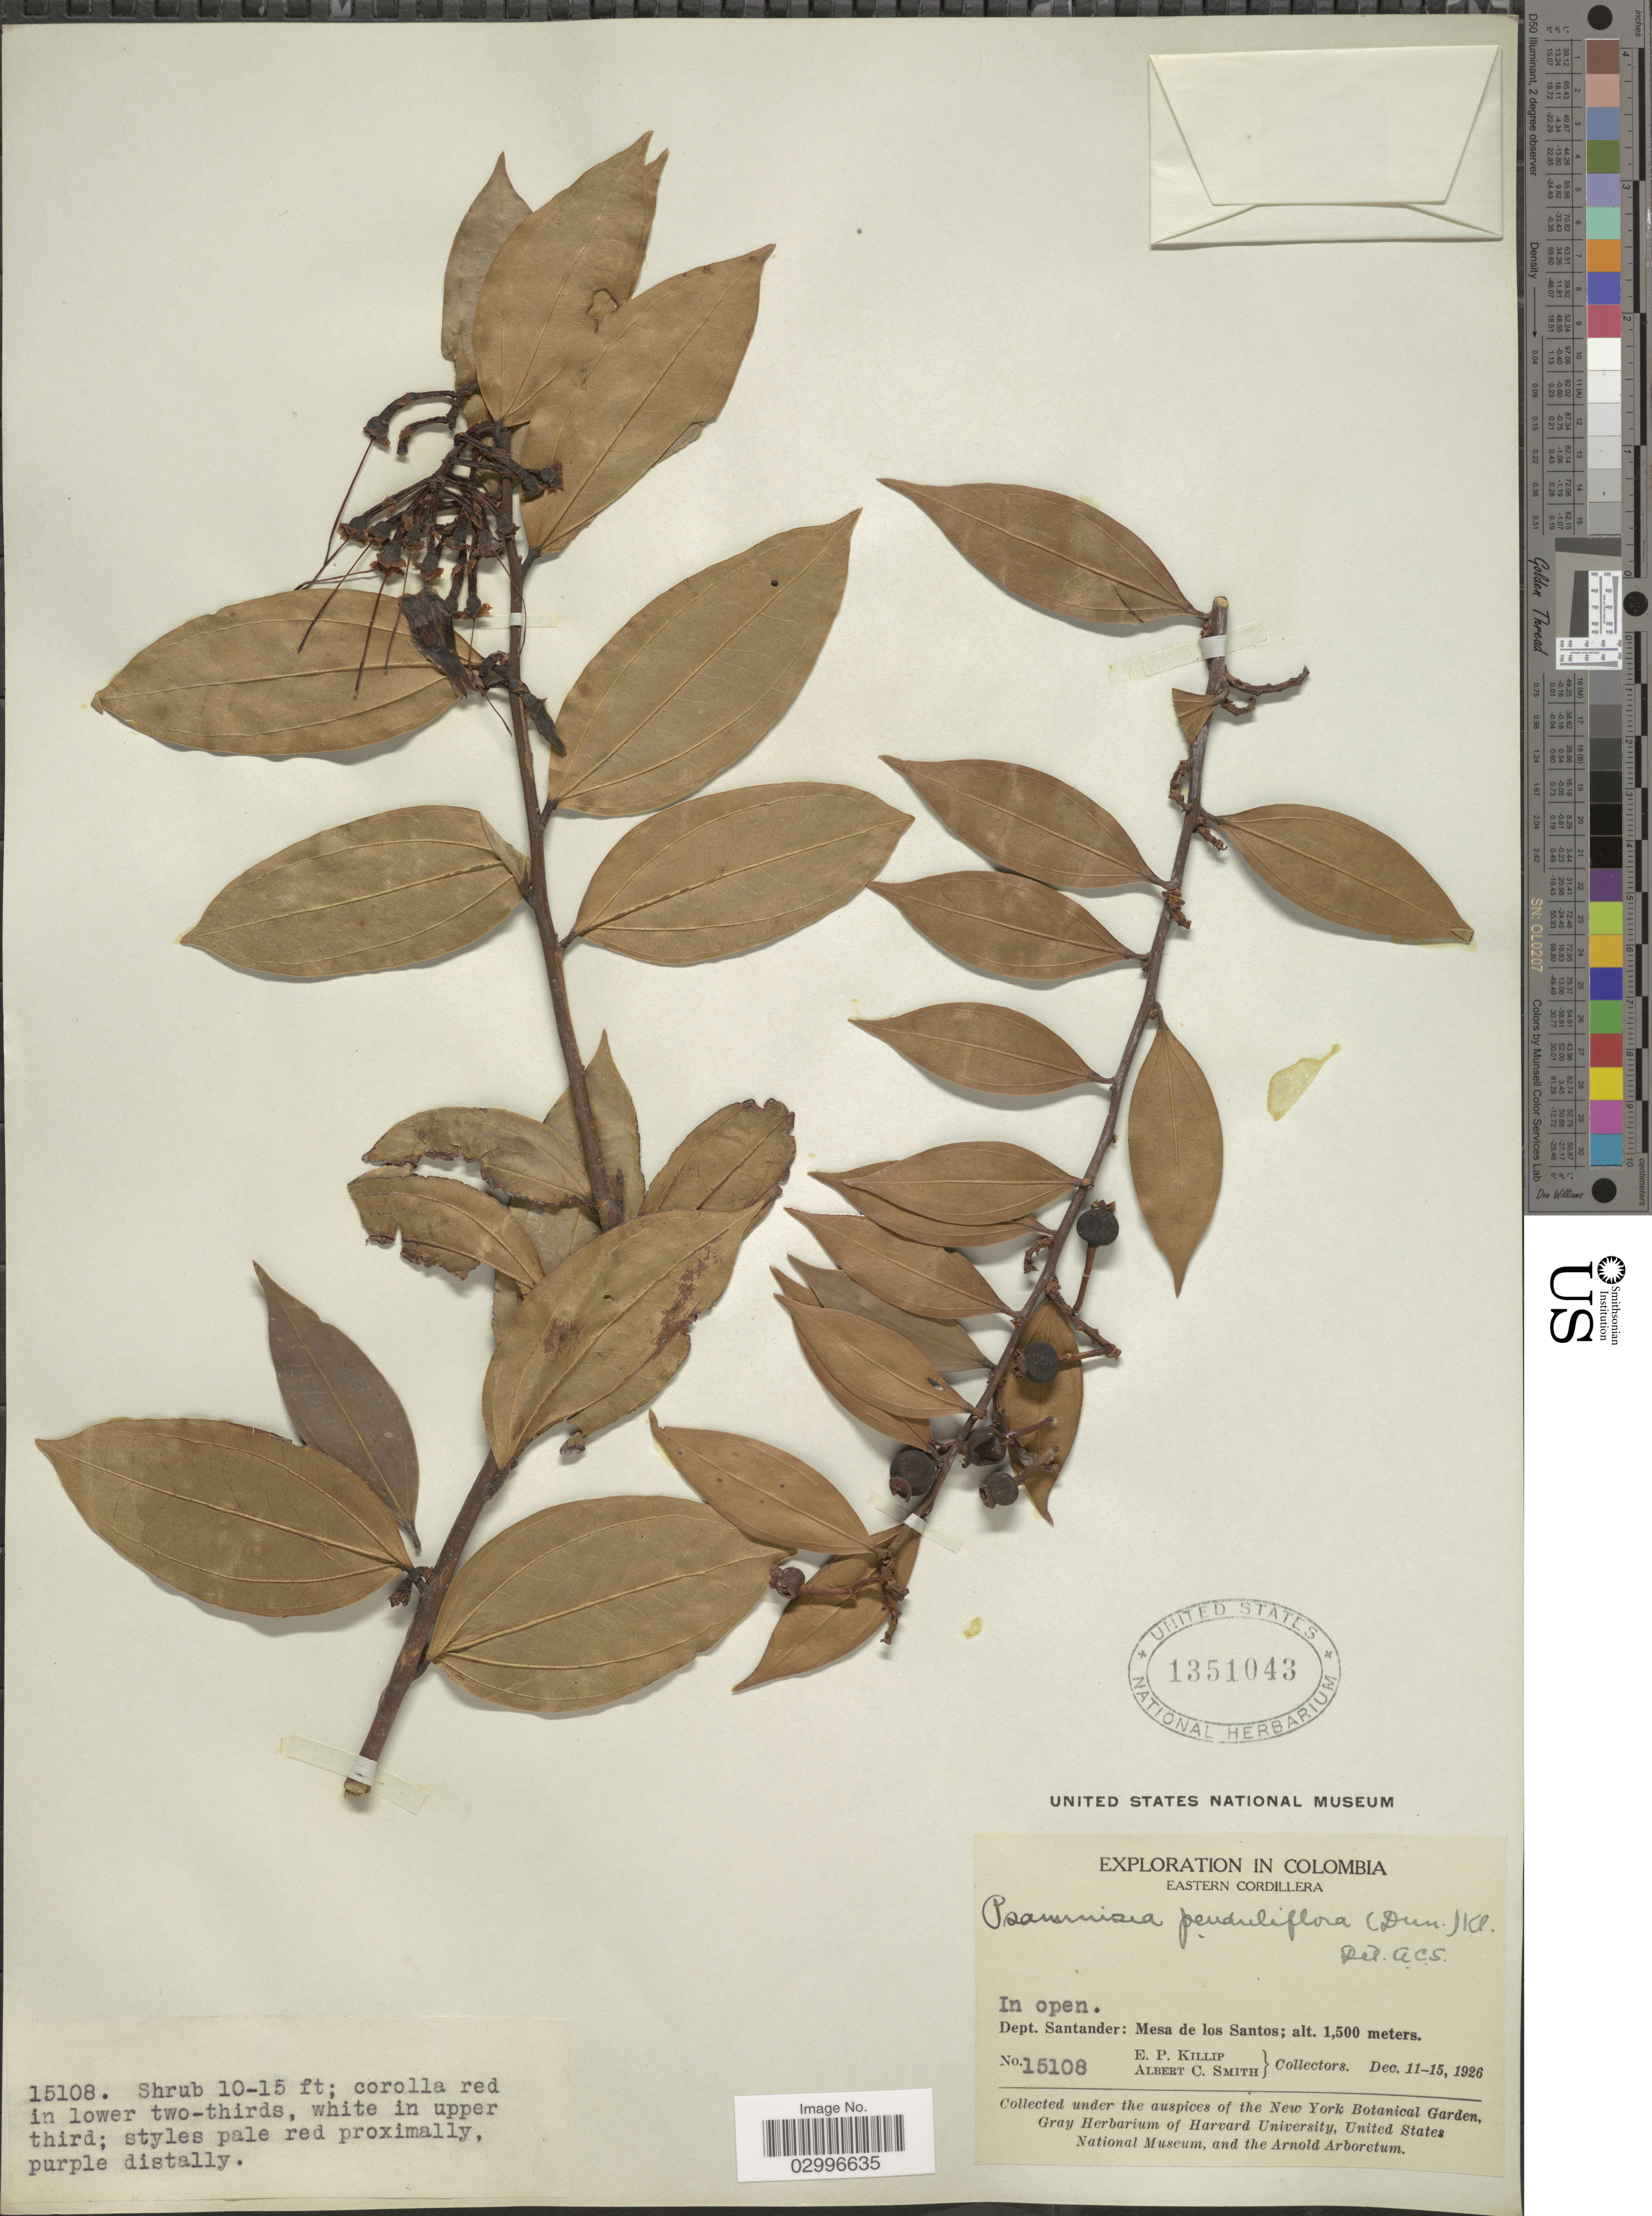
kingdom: Plantae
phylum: Tracheophyta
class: Magnoliopsida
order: Ericales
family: Ericaceae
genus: Psammisia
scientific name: Psammisia penduliflora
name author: (Dunal) Klotzsch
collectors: E. P. Killip & A. C. Smith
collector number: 15108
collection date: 1926-12-11/1926-12-15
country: Colombia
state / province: Santander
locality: Eastern Cordillera. Dept. Santander: Mesa de los Santos.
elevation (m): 1500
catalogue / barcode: US 1351043